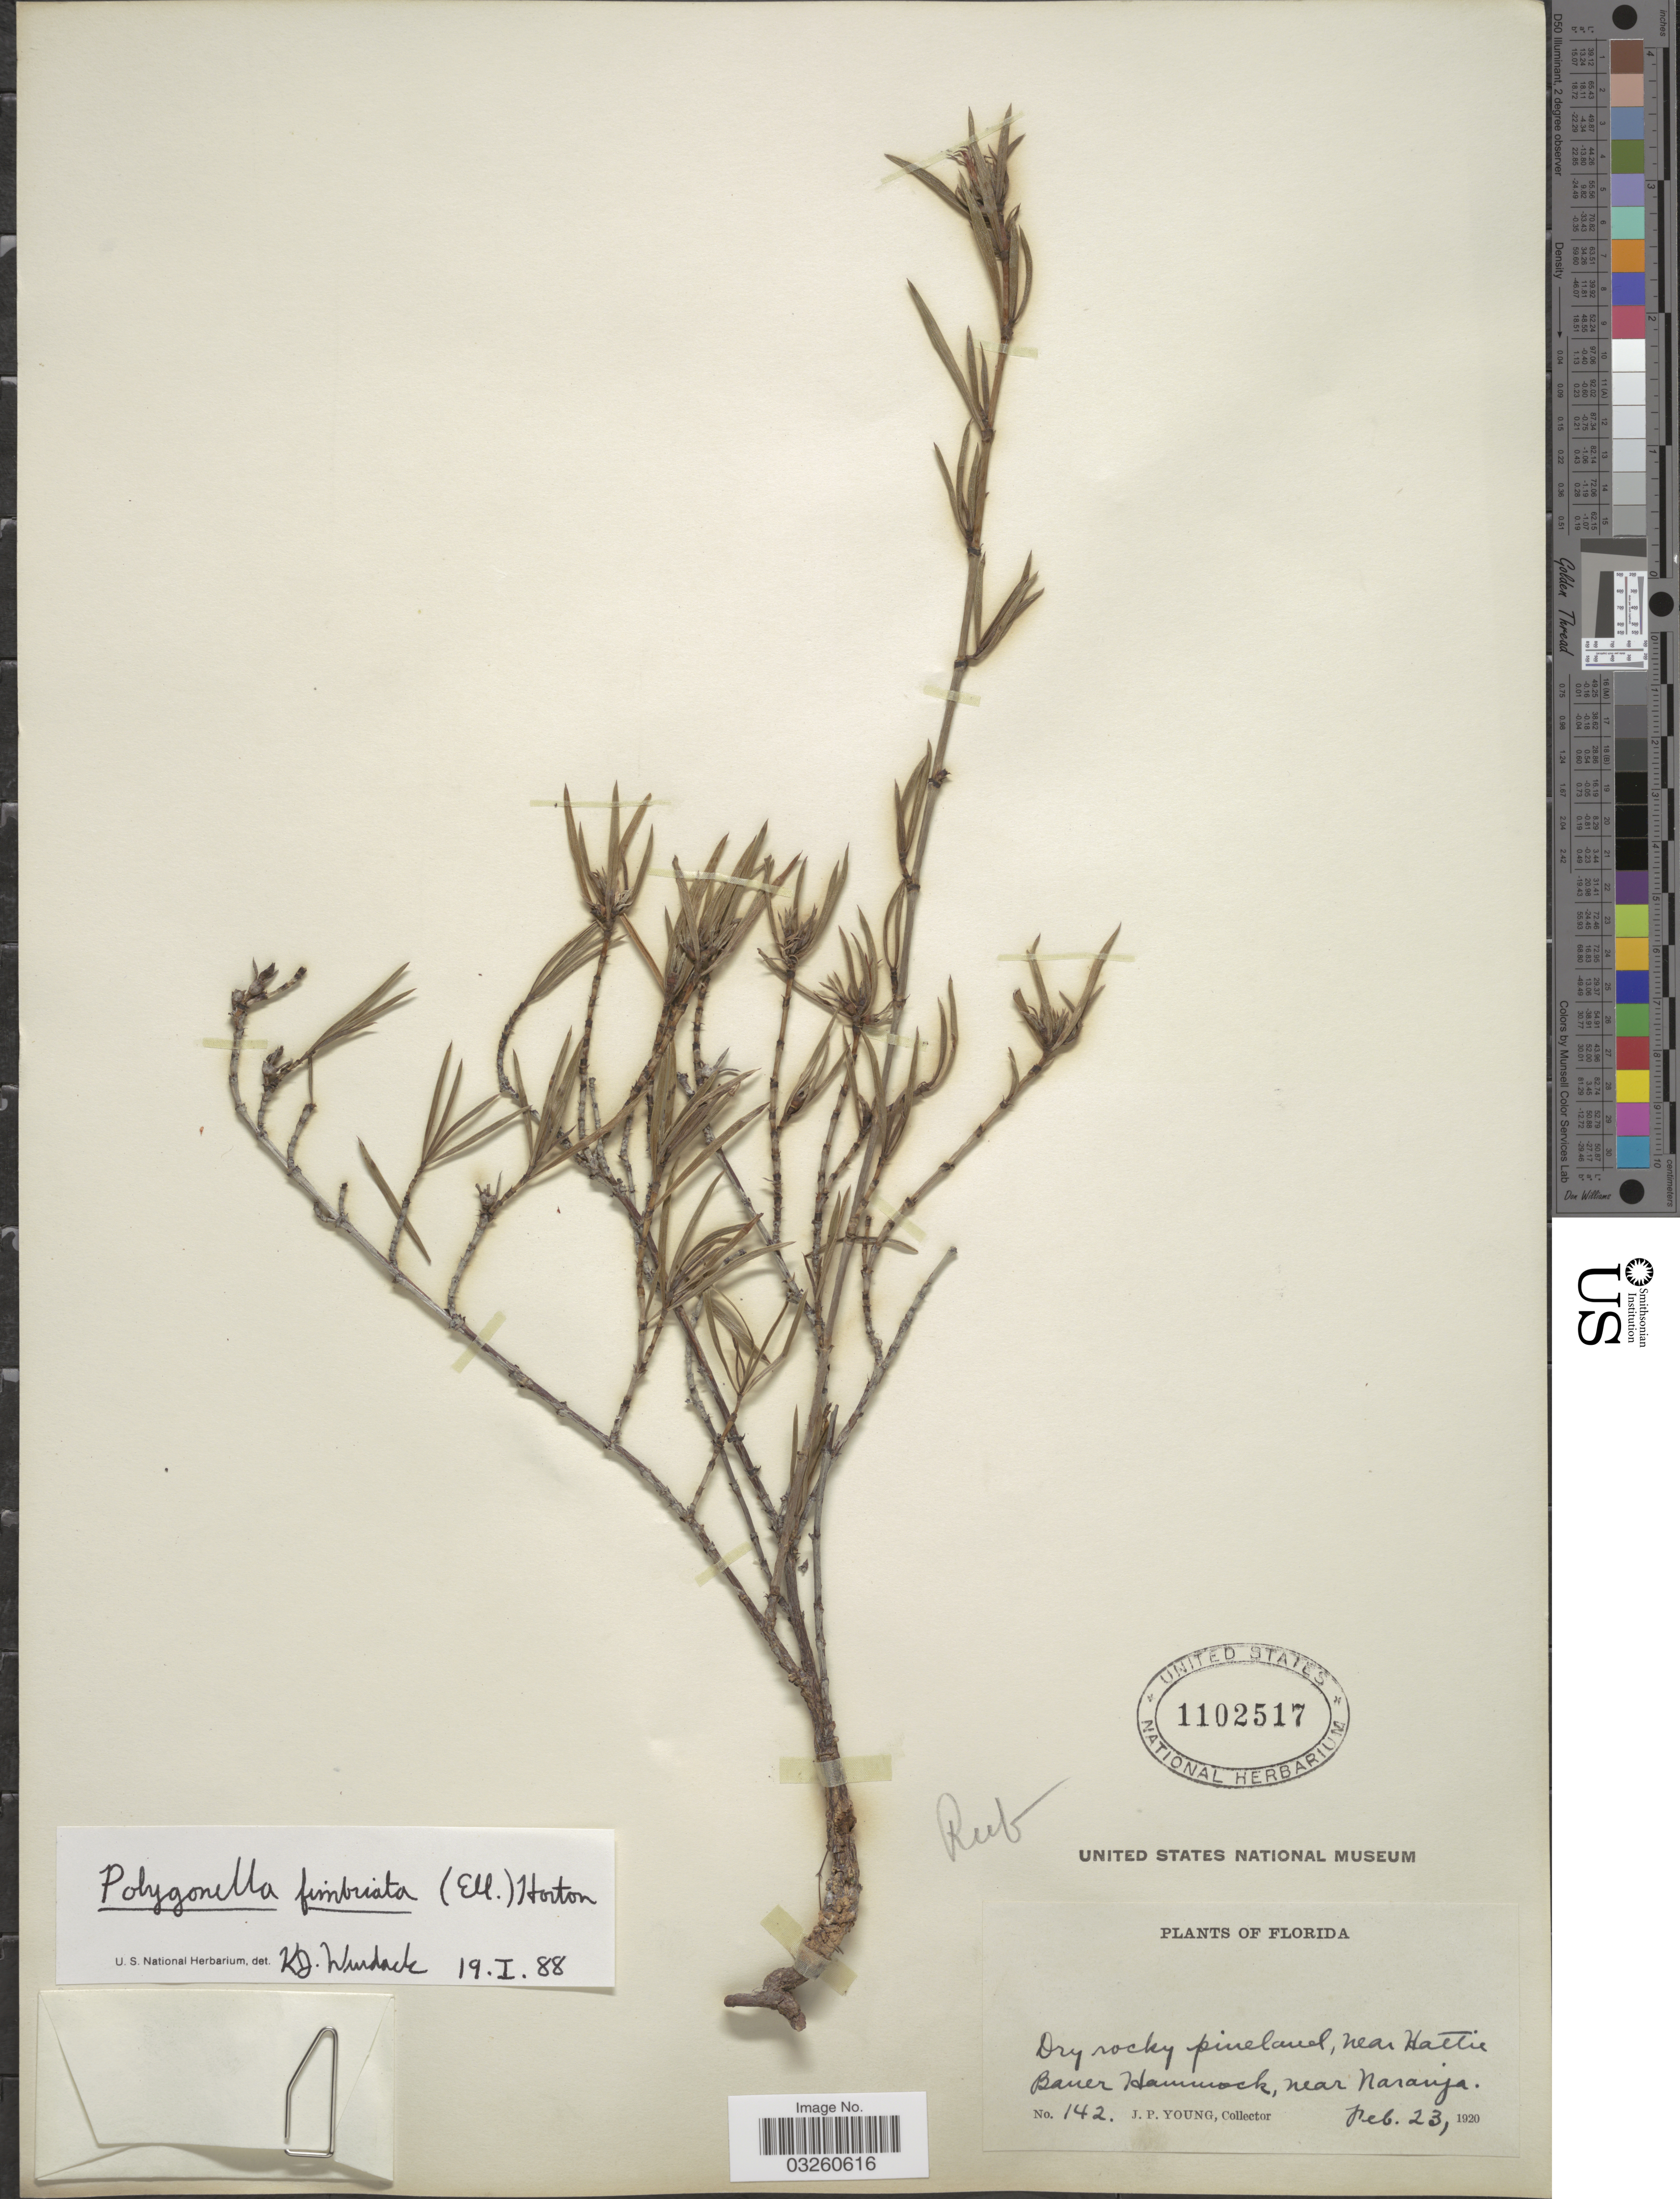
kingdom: Plantae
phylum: Tracheophyta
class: Magnoliopsida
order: Caryophyllales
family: Polygonaceae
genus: Polygonella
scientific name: Polygonella fimbriata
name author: (Elliott) Horton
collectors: J. P. Young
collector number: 142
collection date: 1920-02-23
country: United States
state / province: Florida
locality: Dry rocky pineland, near Hattie Bauer Hammock Preserve, near Naranja.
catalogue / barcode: US 1102517